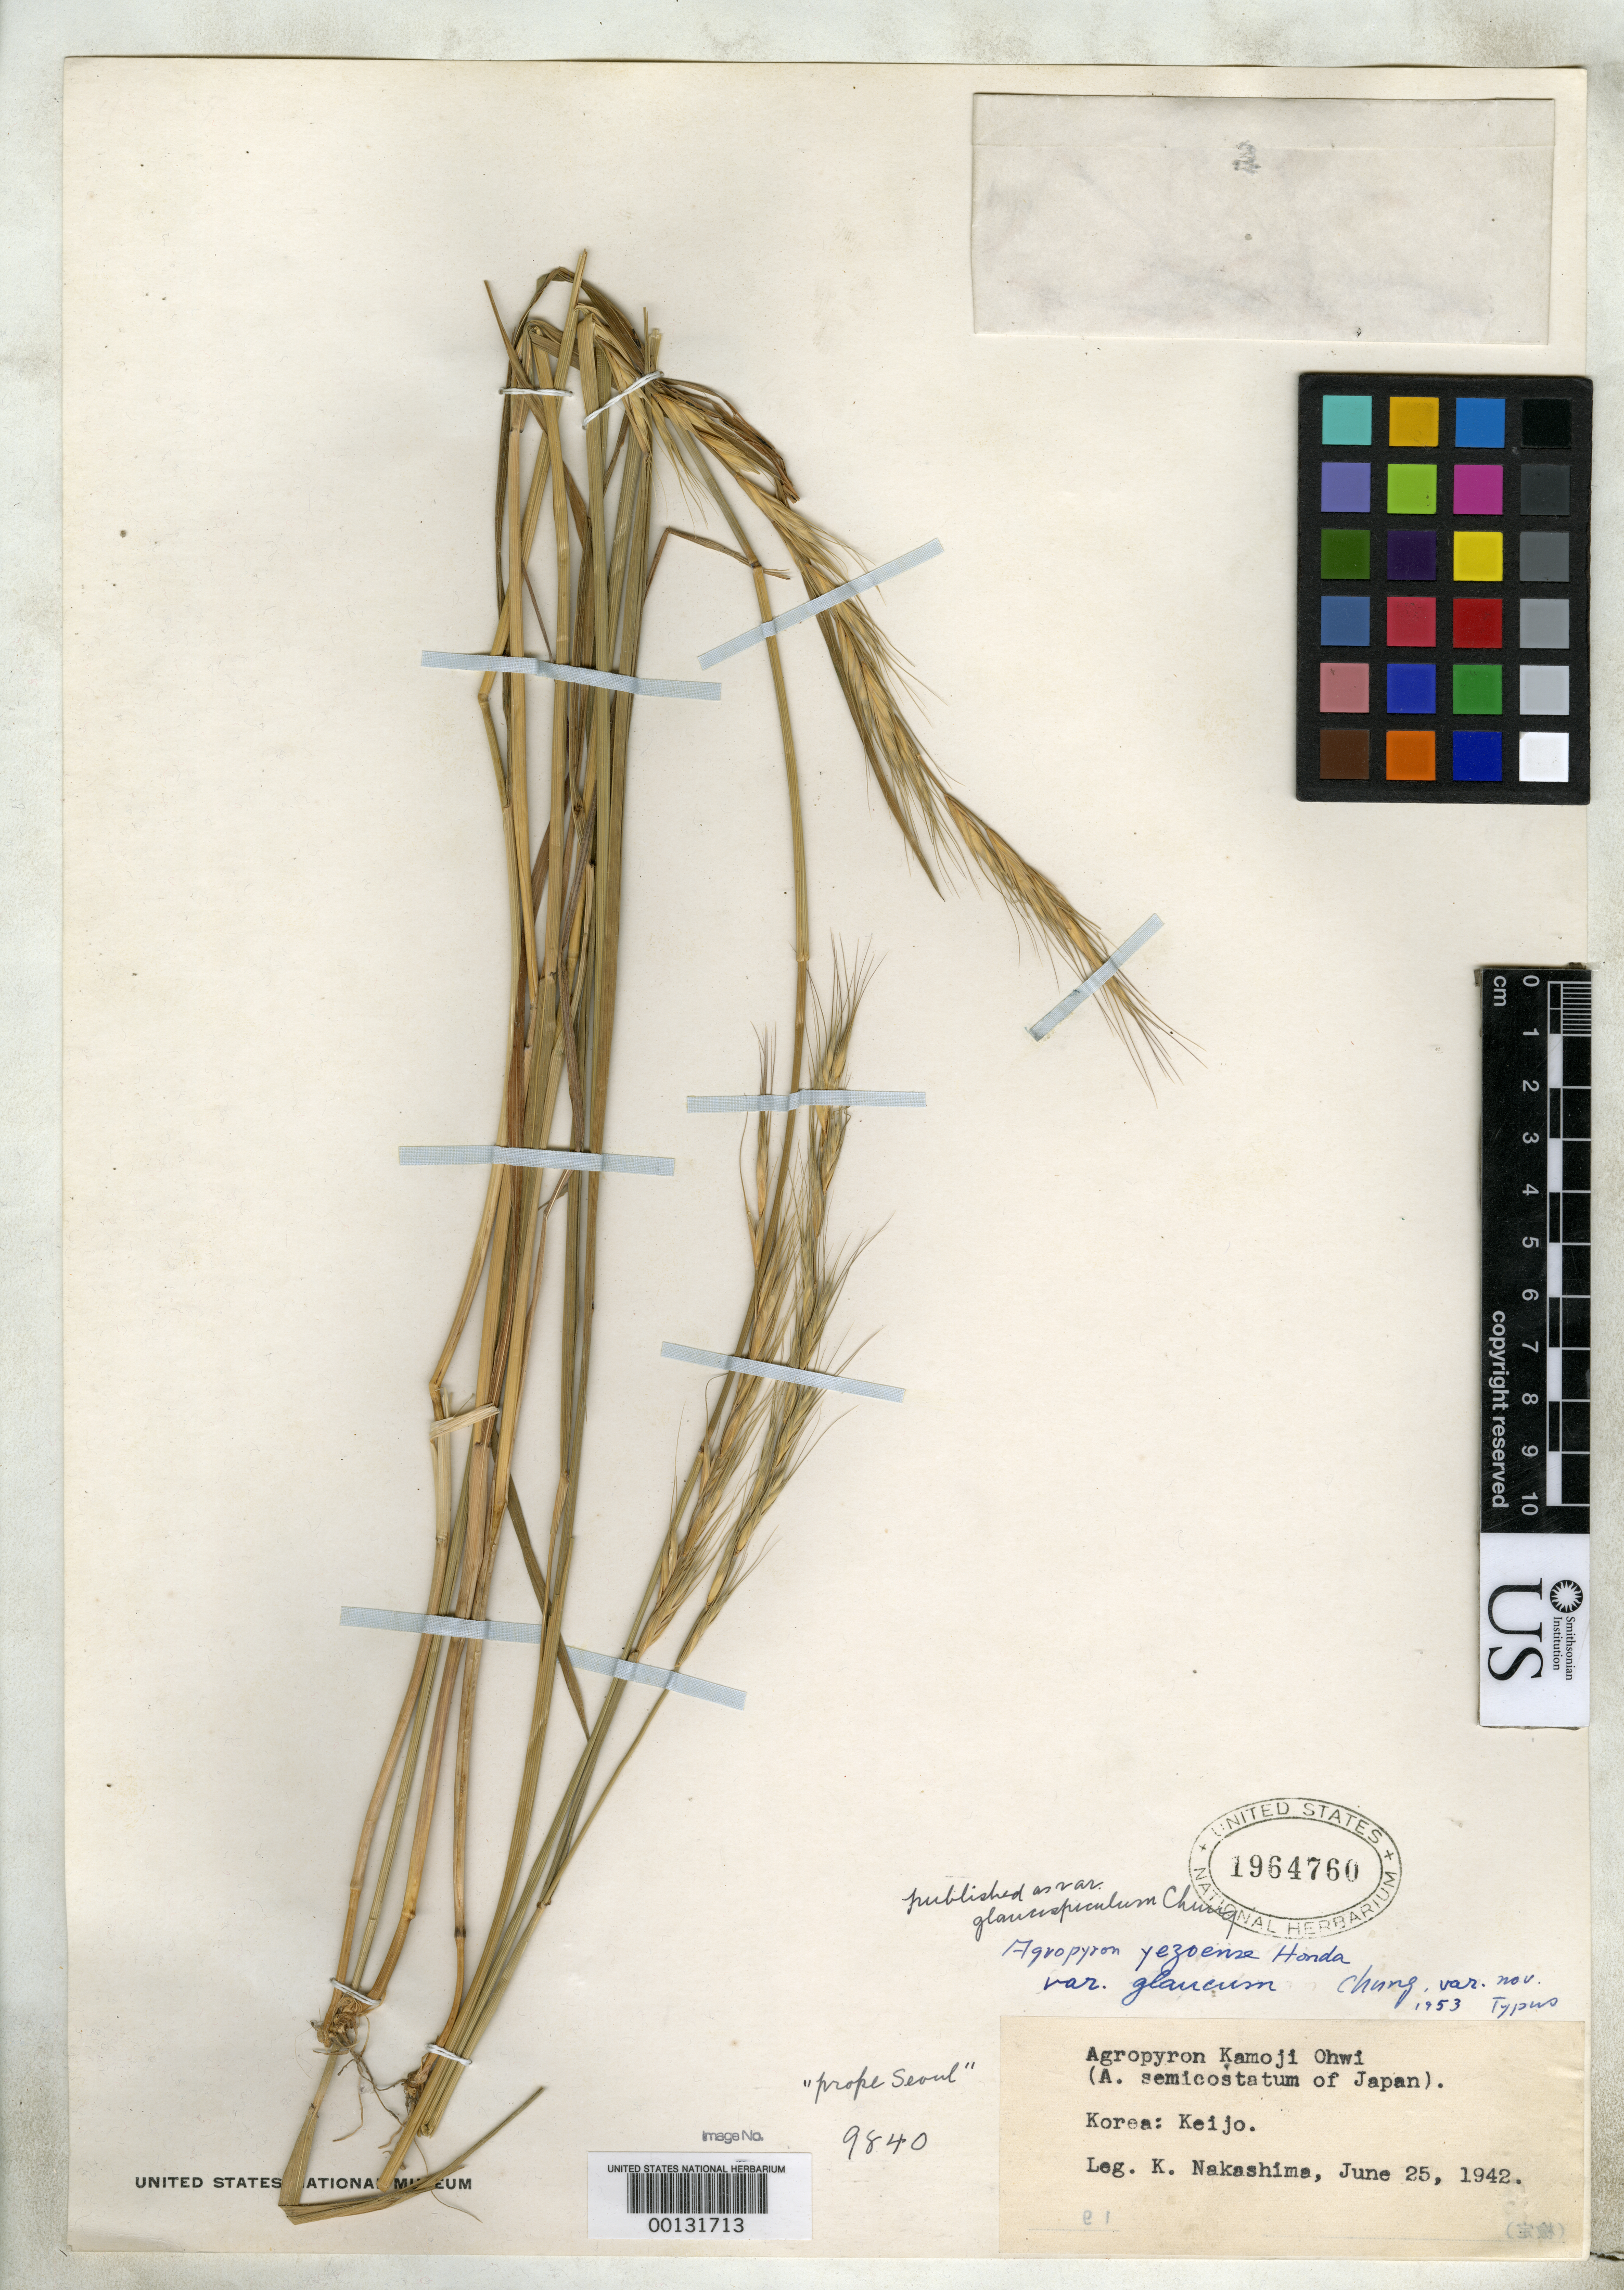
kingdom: Plantae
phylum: Tracheophyta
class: Liliopsida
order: Poales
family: Poaceae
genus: Agropyron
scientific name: Agropyron yezoense var. glaucispiculum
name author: I.C. Chung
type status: Holotype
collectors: K. Nakashima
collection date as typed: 25 Jun 1942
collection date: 1942-06-25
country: South Korea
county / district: Seoul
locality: Keijo.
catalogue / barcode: US 1964760